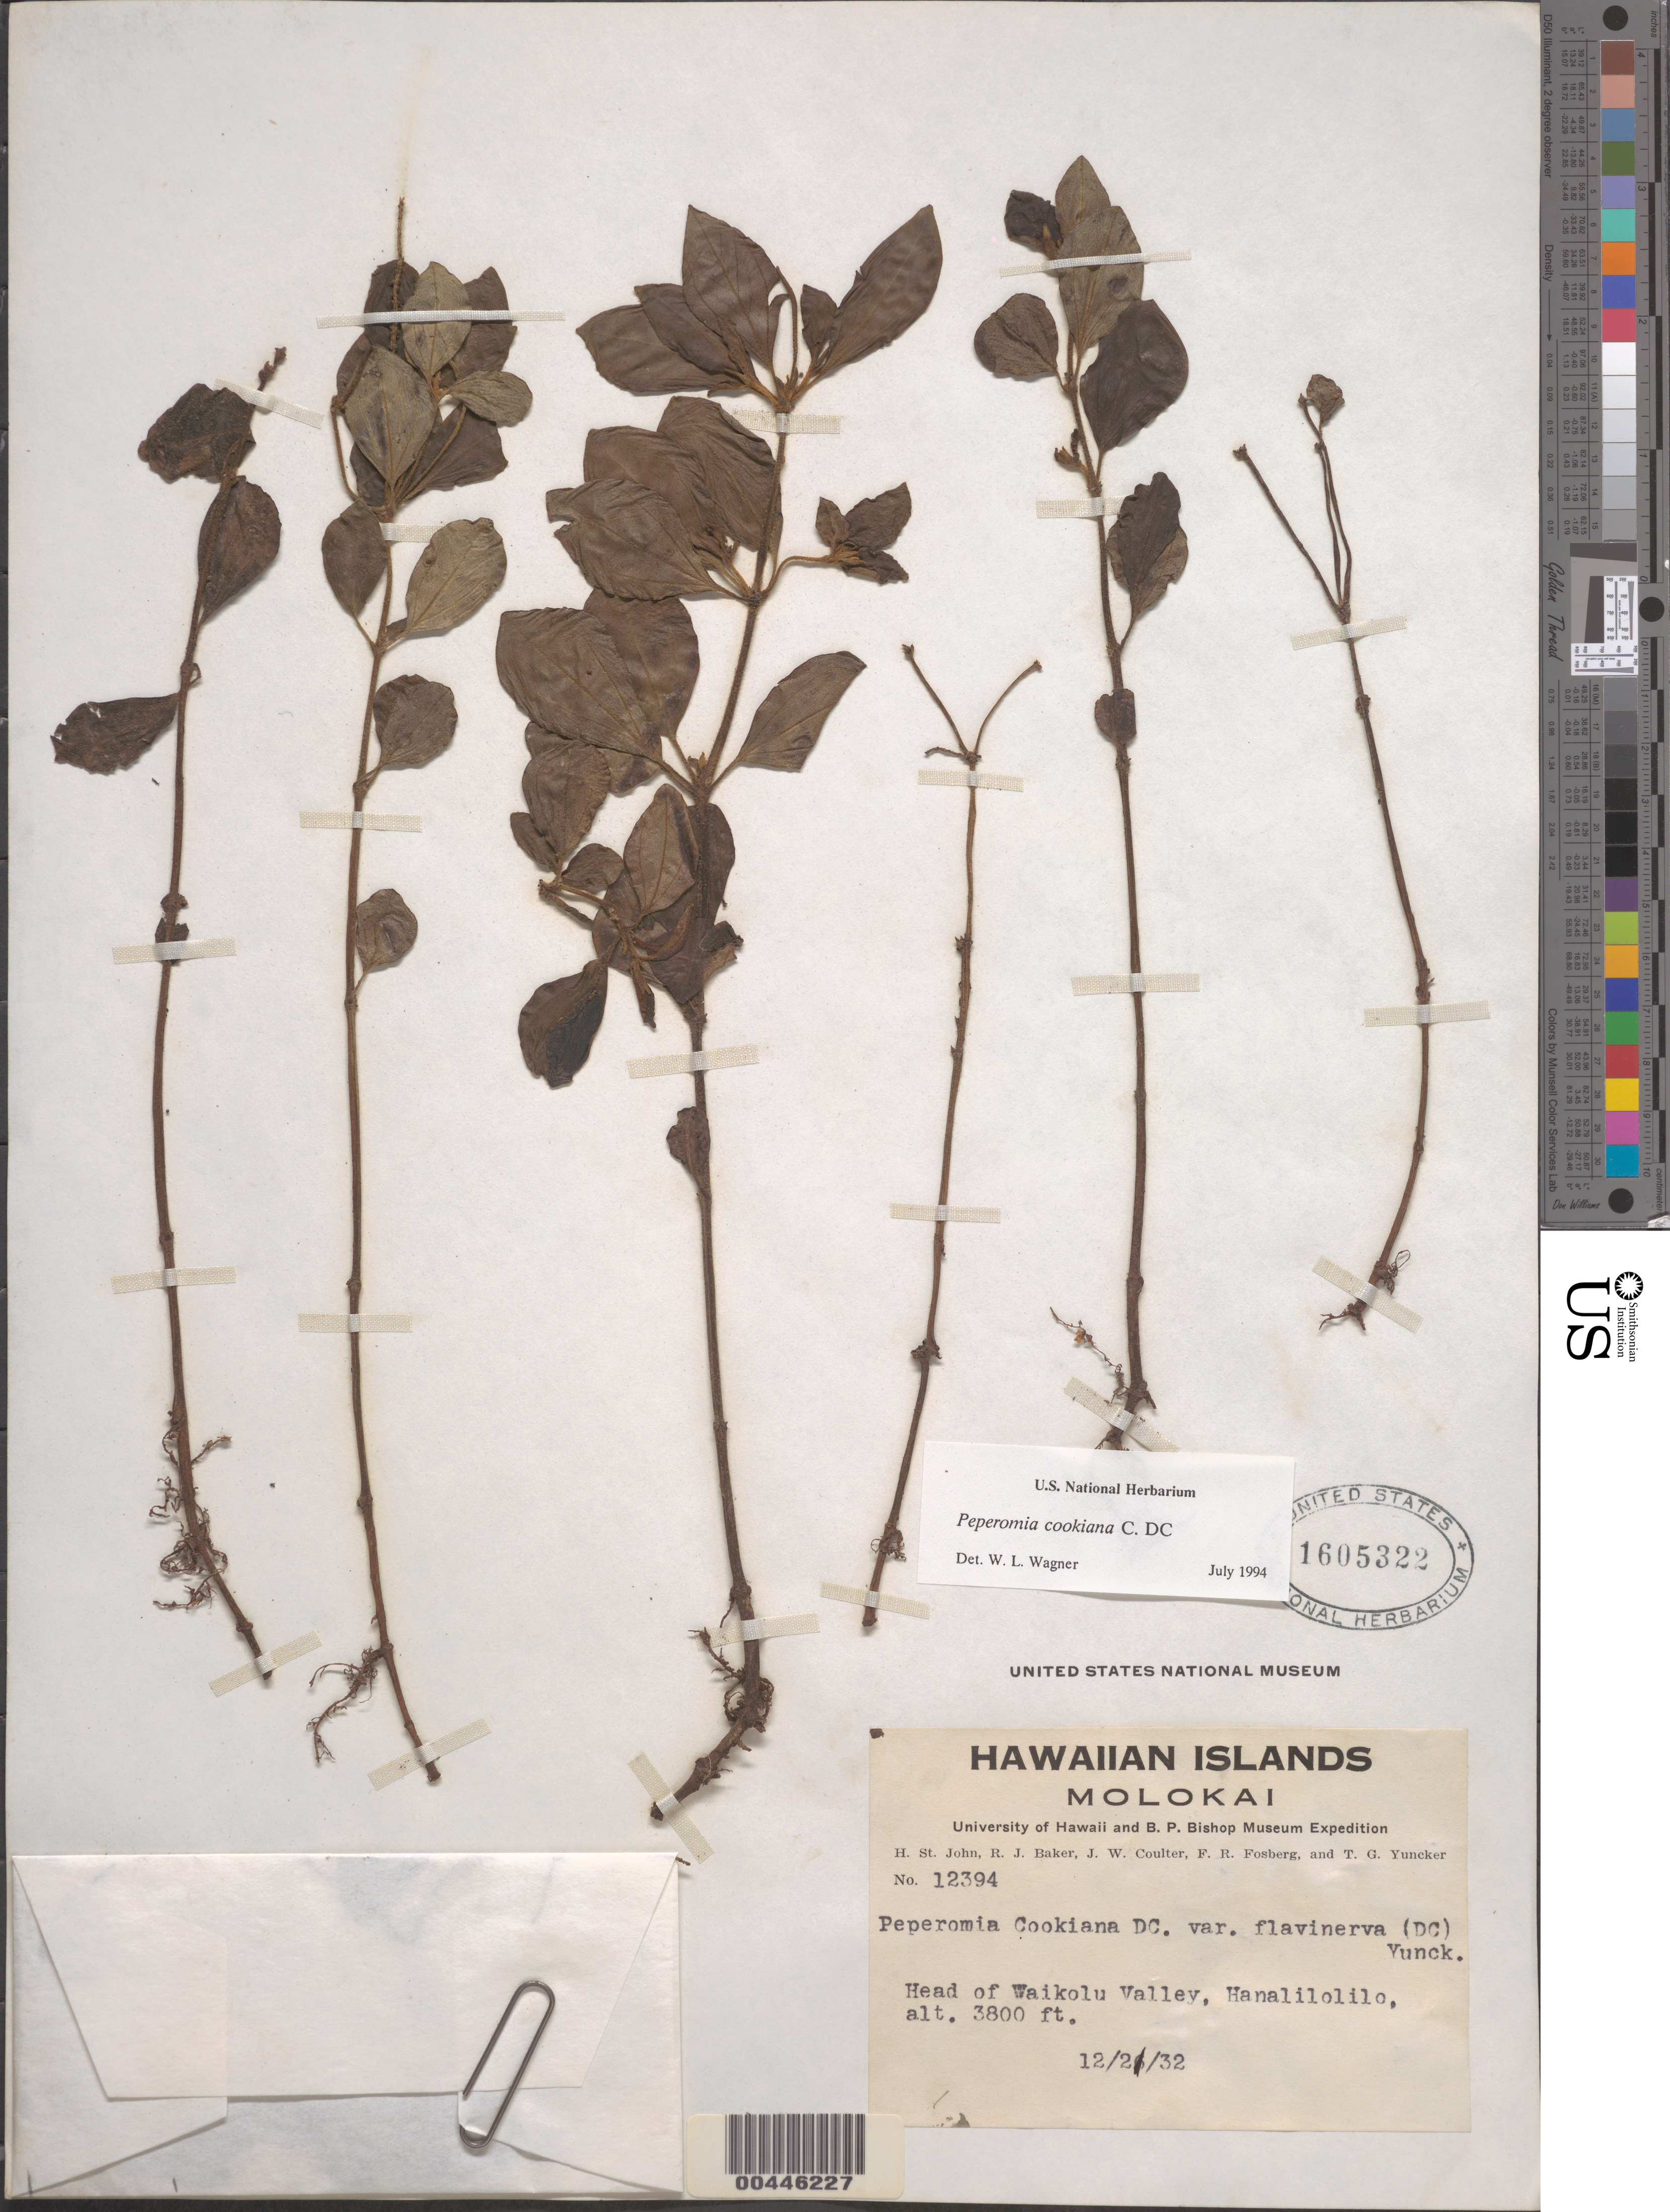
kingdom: Plantae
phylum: Tracheophyta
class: Magnoliopsida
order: Piperales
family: Piperaceae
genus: Peperomia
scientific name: Peperomia cookiana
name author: C. DC.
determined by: Wagner, W. L., (BOT), Smithsonian Institution - National Museum of Natural History (UNITED STATES)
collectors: H. St. John, R. J. Baker, J. W. Coulter & F. R. Fosberg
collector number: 12394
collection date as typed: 21 Dec 1932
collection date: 1932-12-21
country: United States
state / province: Hawaii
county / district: Maui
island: Moloka'i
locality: Head of Waikolu Valley, Hanalilolilo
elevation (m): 1158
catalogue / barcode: US 1605322